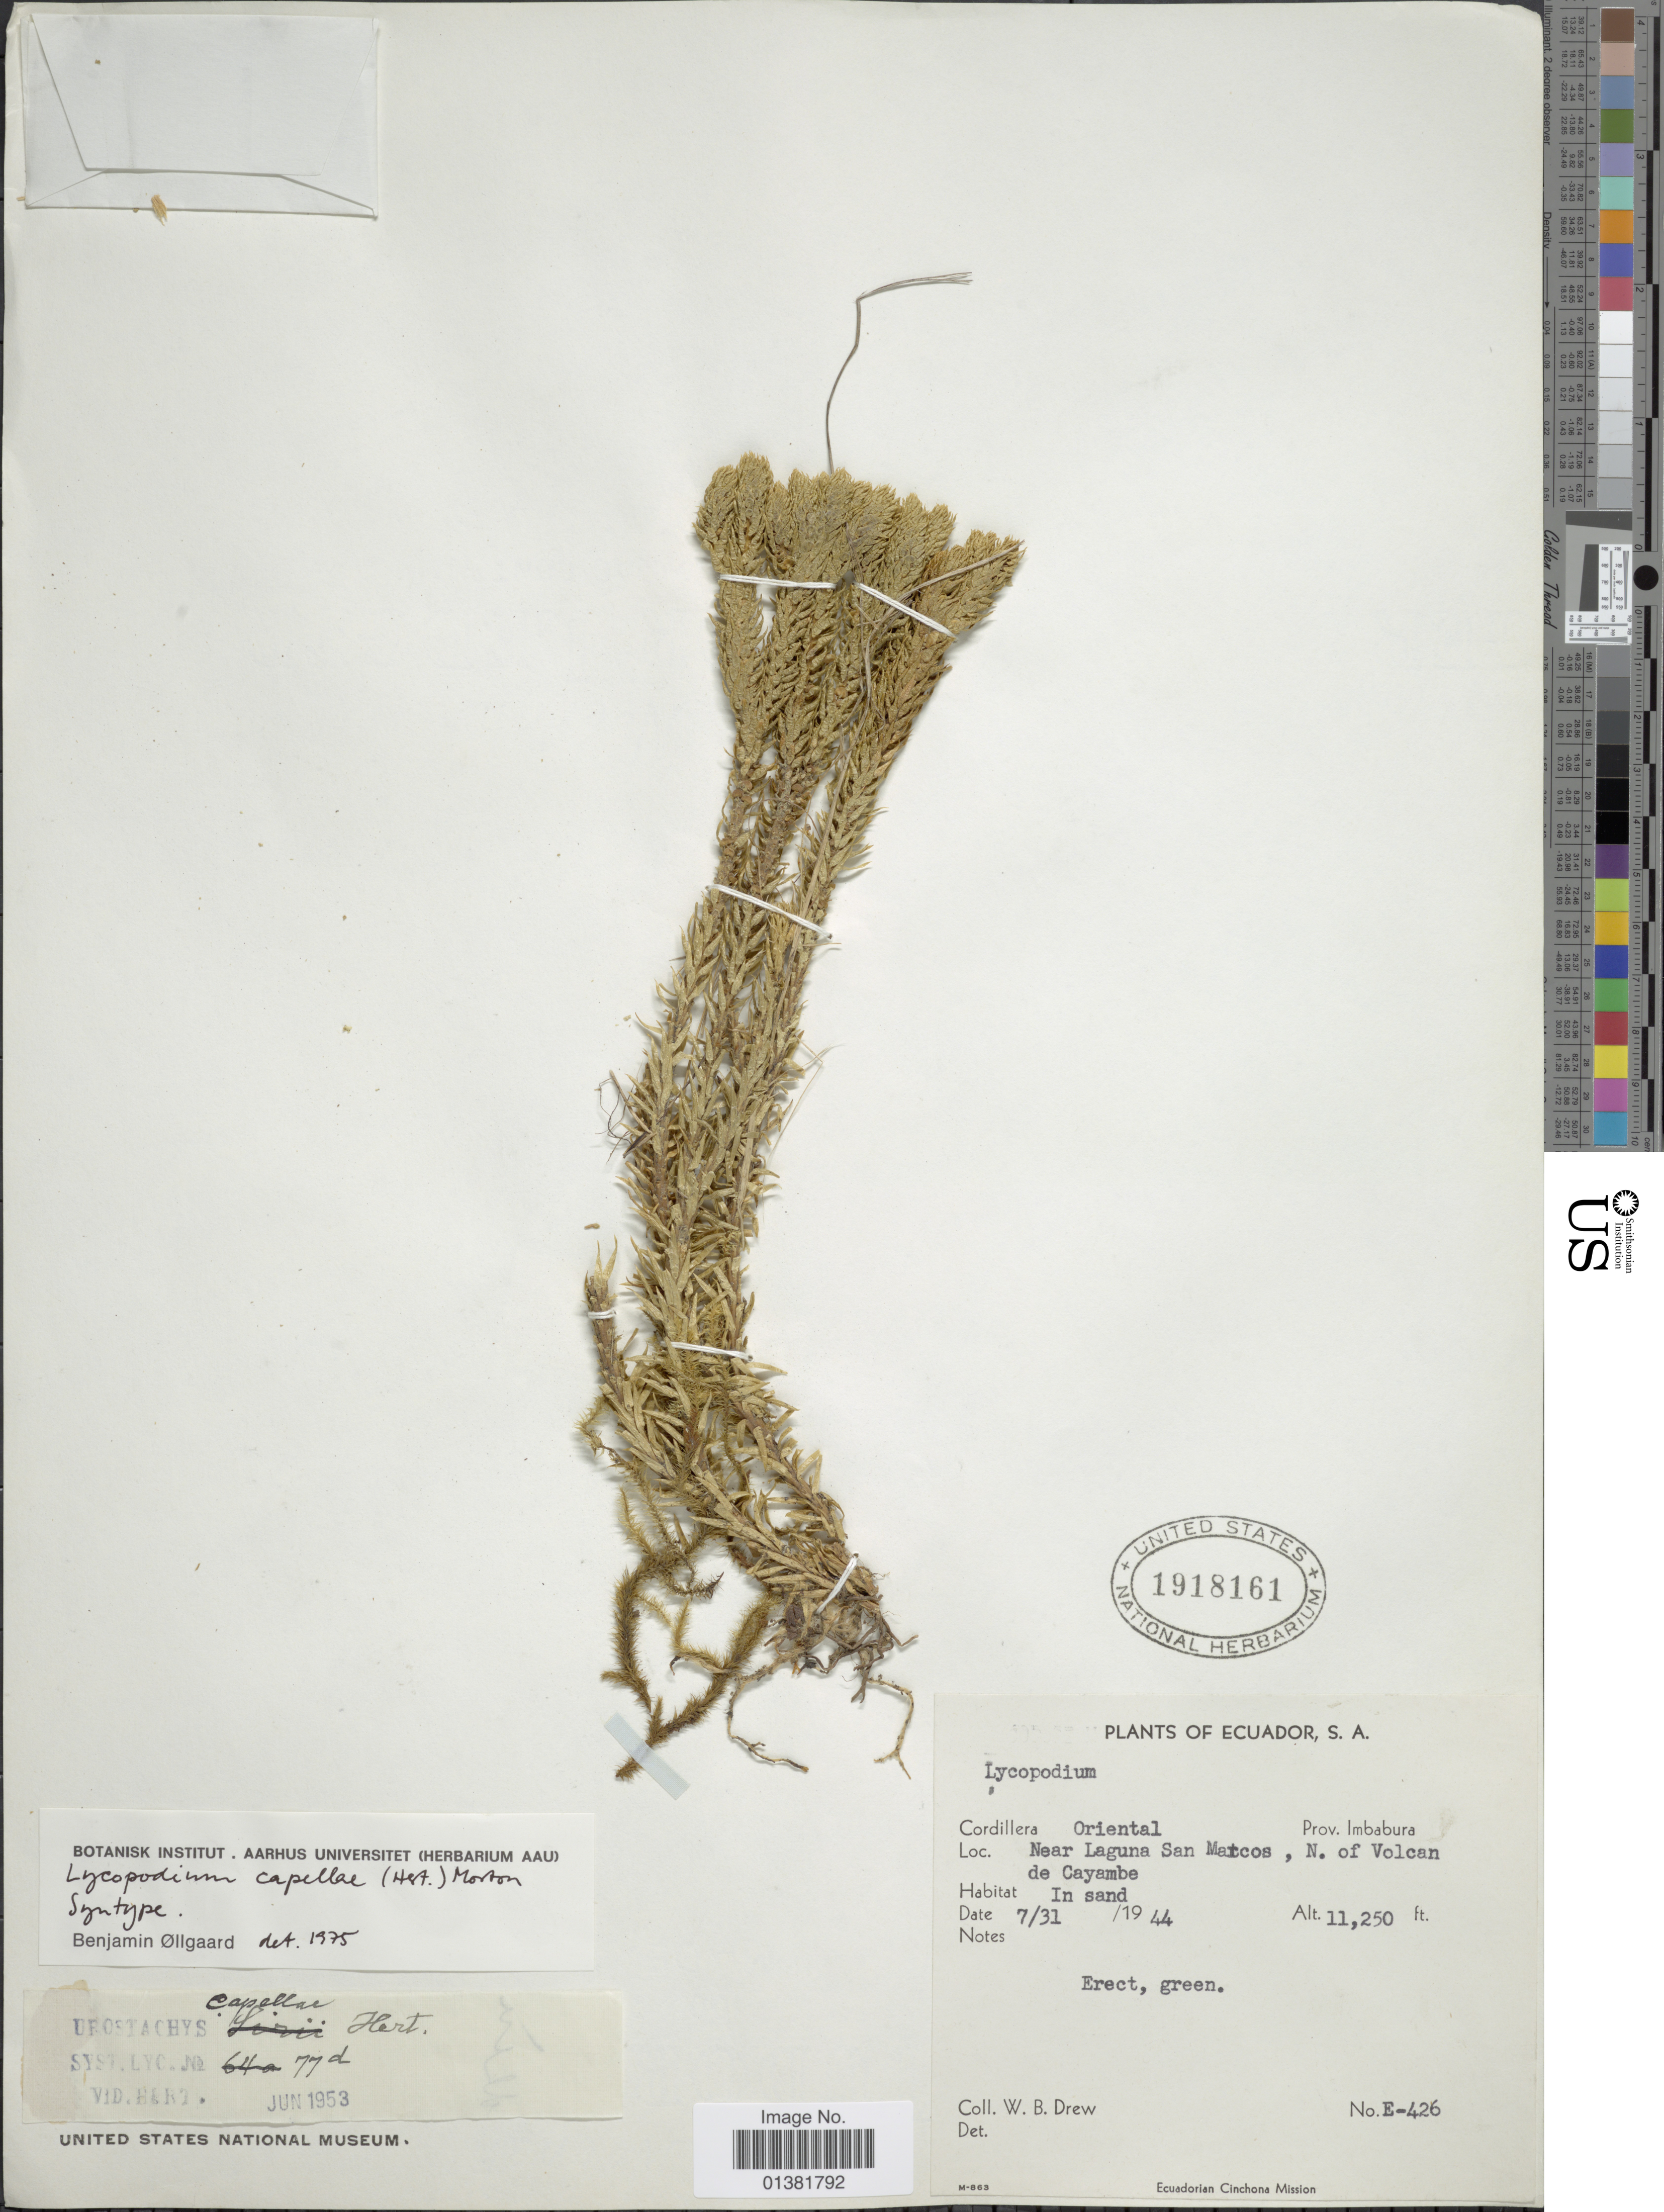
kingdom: Plantae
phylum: Tracheophyta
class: Lycopodiopsida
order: Lycopodiales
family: Lycopodiaceae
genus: Phlegmariurus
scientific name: Phlegmariurus capellae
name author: (Herter) B. Øllg.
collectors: W. B. Drew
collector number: E-426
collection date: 1944-07-31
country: Ecuador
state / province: Imbabura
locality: Cordillera Oriental, Near Laguna San Marcos, N. of Volcan de Cayambe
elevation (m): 3429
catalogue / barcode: US 1918161